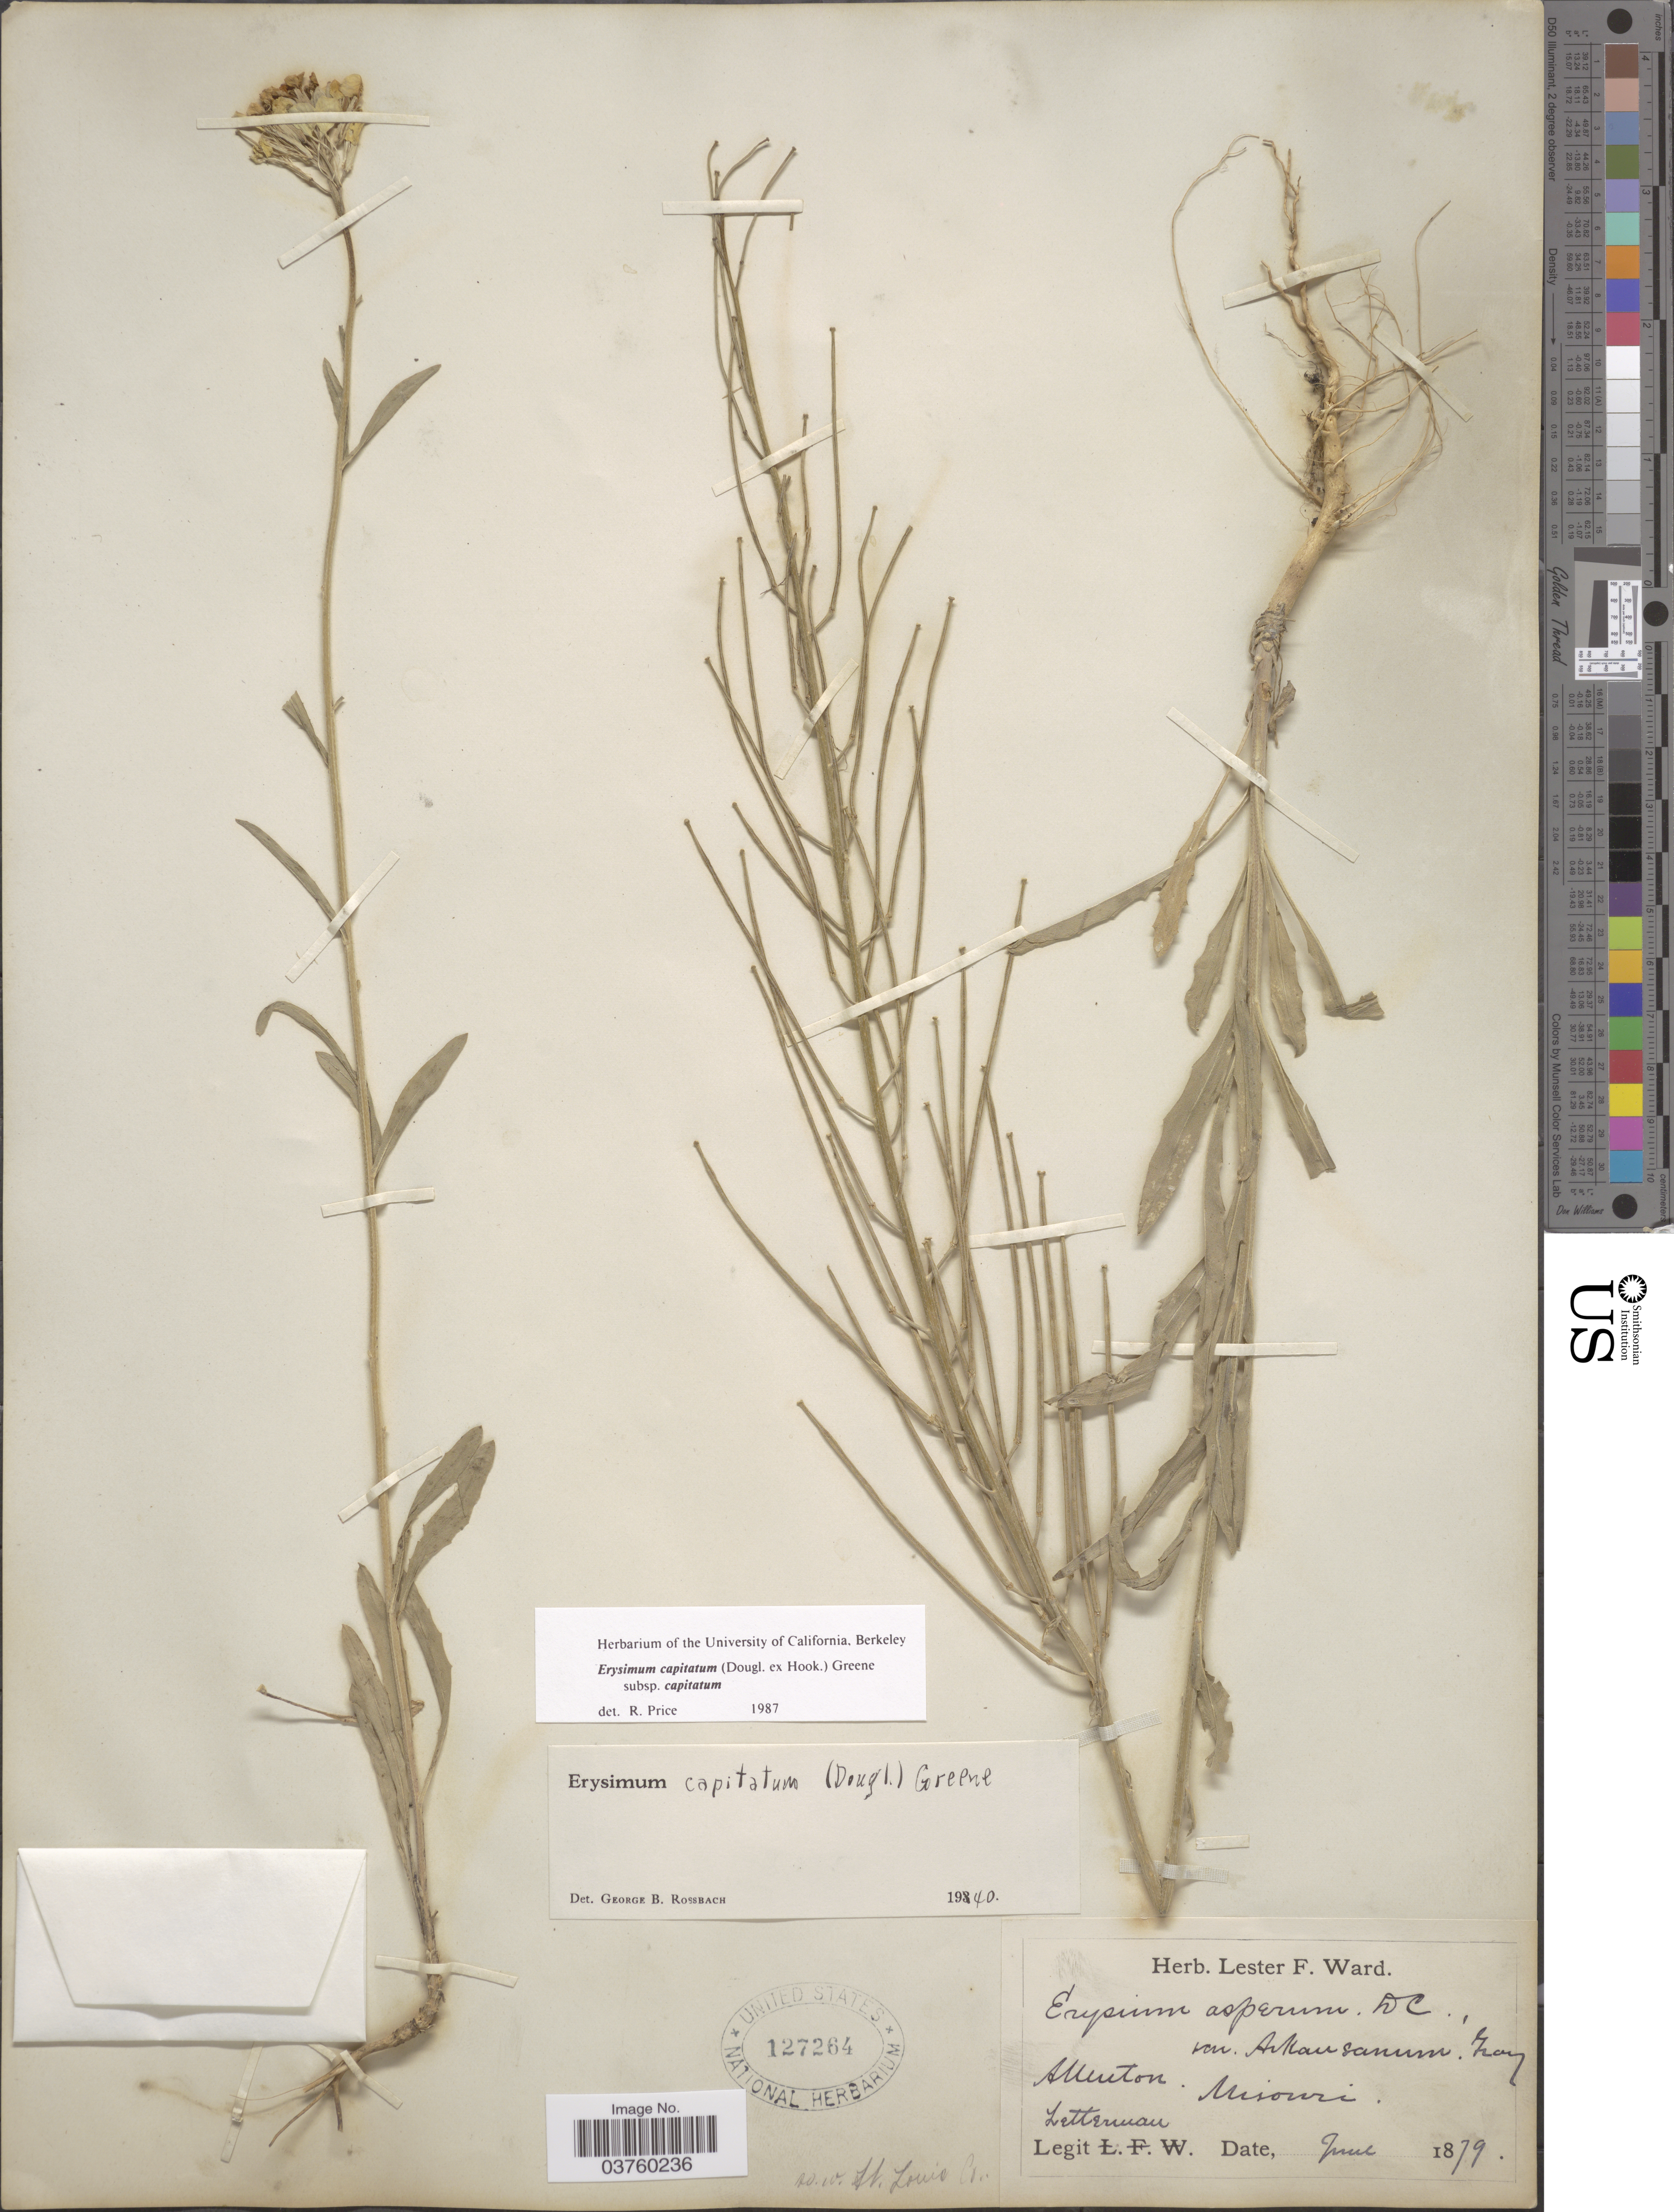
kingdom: Plantae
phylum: Tracheophyta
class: Magnoliopsida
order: Brassicales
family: Brassicaceae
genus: Erysimum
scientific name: Erysimum capitatum subsp. capitatum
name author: (Douglas ex Hook.) Greene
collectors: Letterman, --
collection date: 1879-06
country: United States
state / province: Missouri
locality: Allenton. St. Louis Co.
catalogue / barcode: US 127264